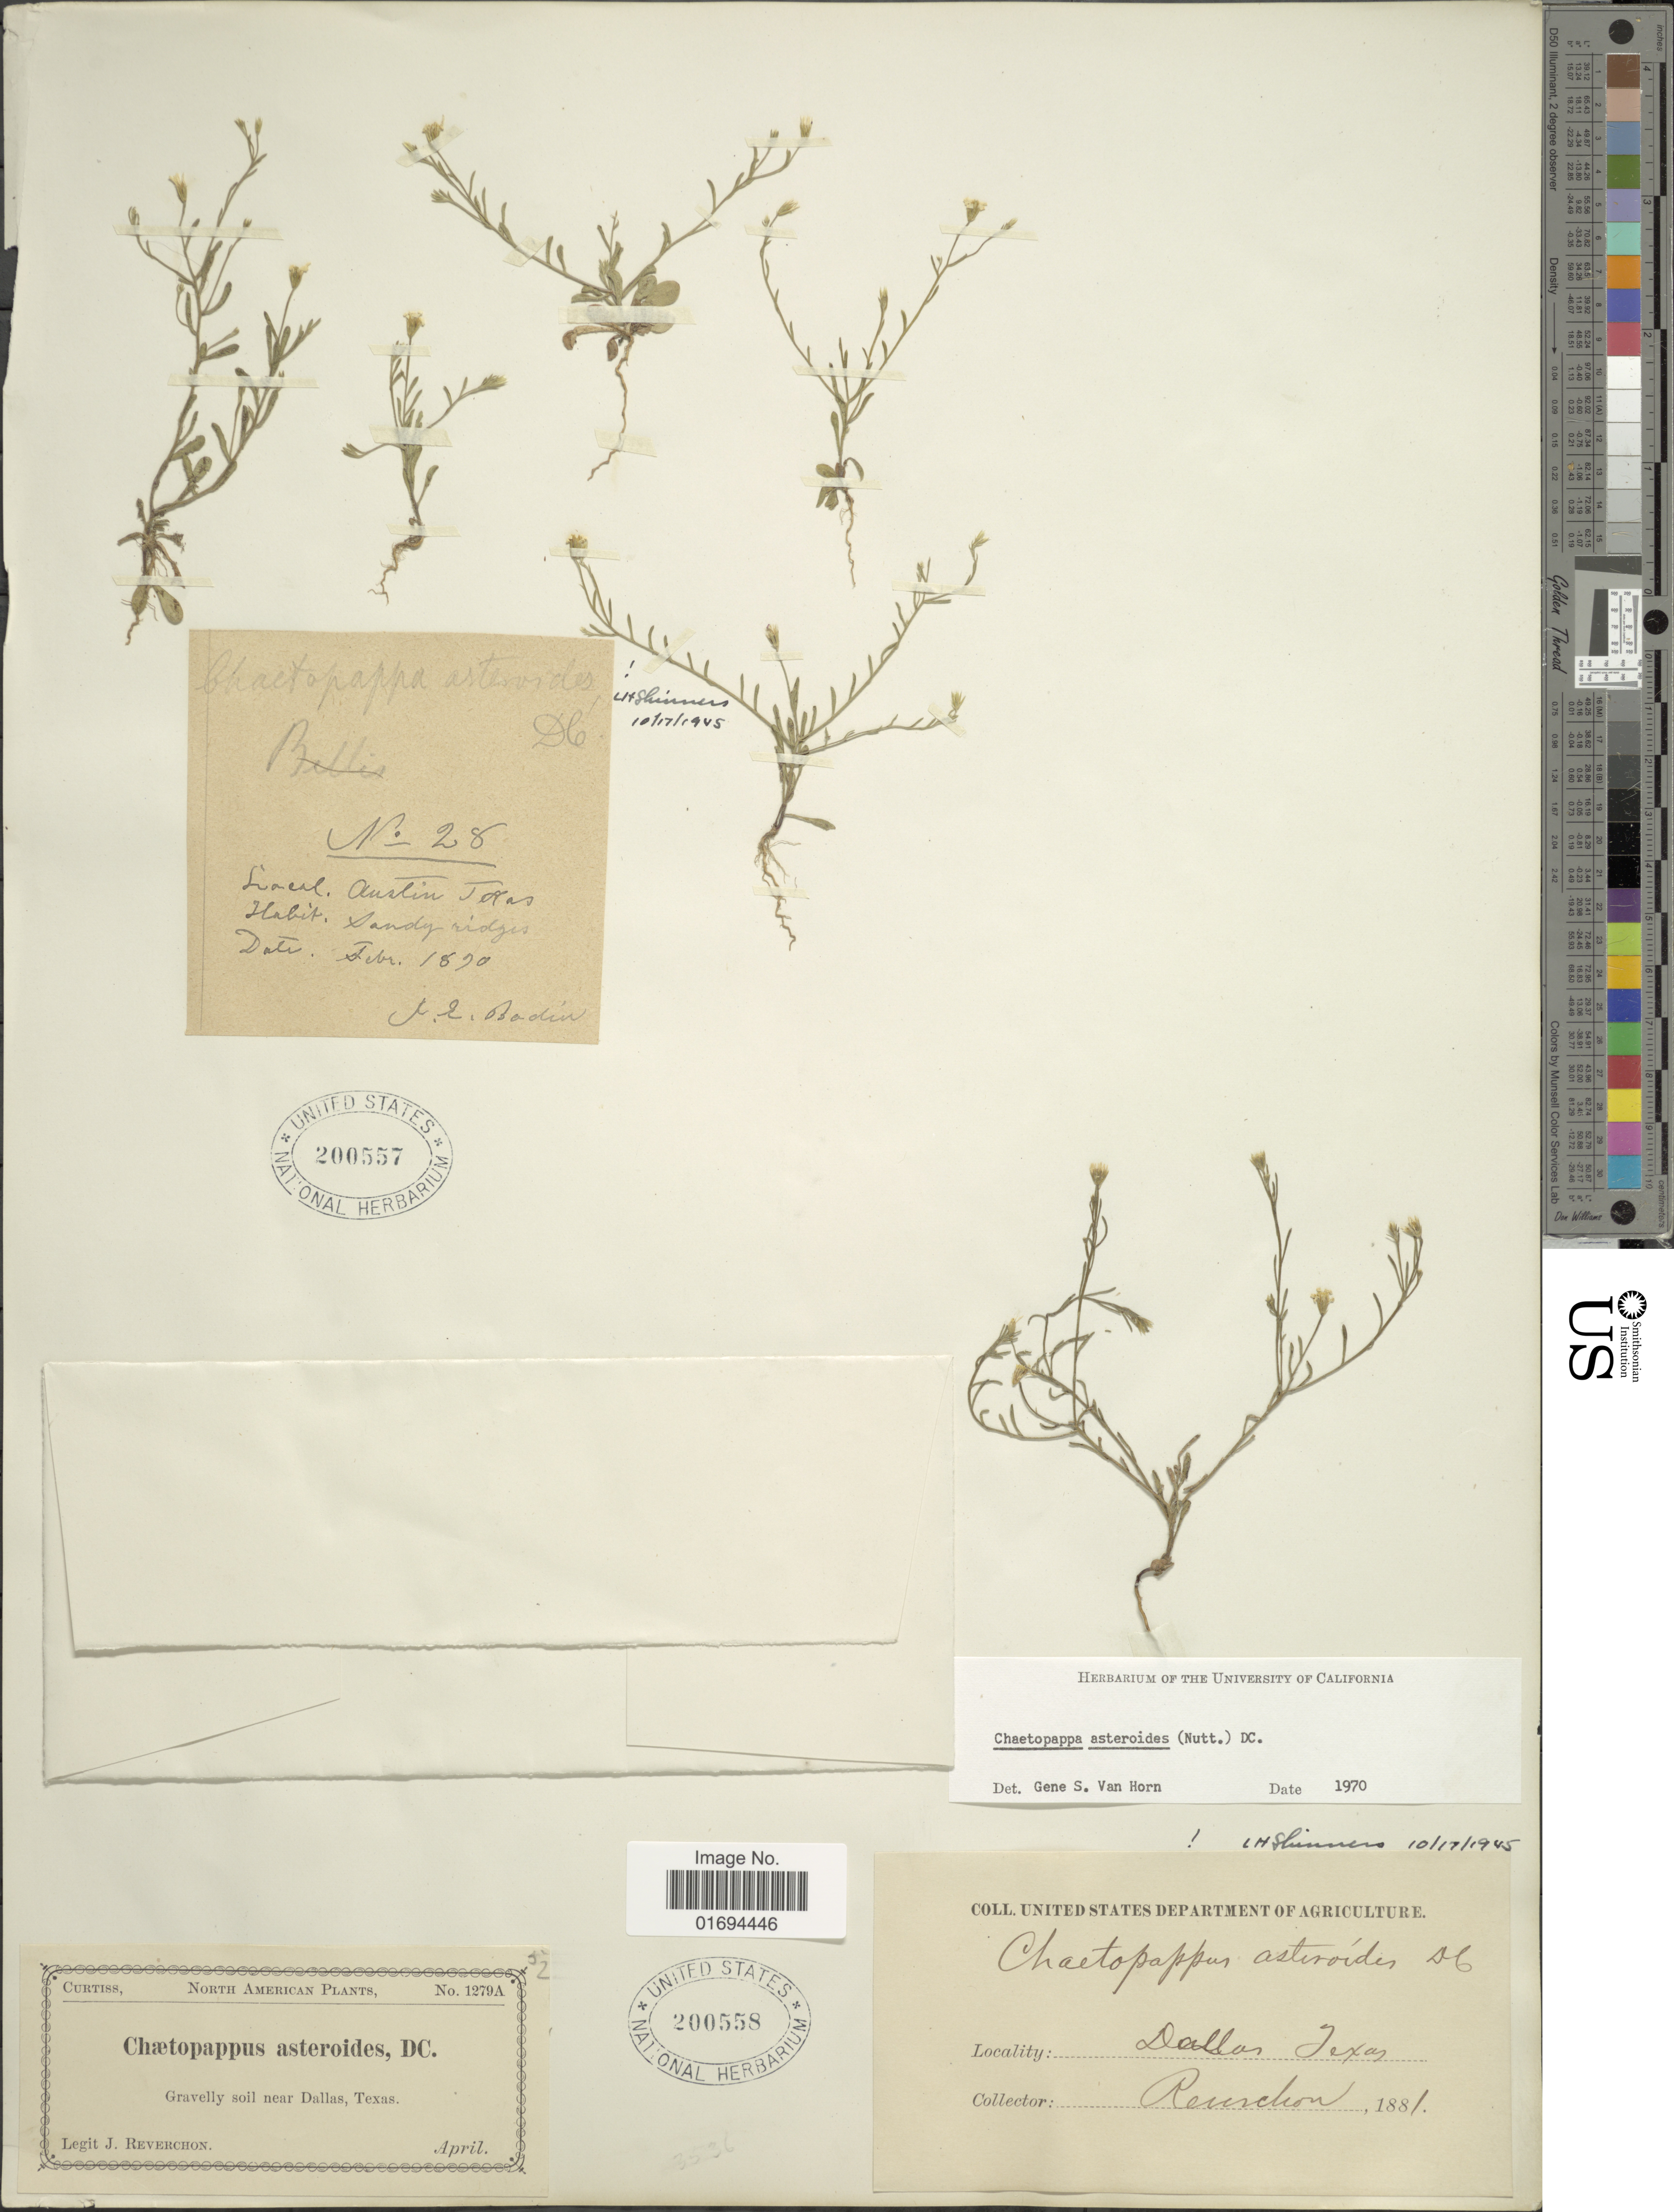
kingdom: Plantae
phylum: Tracheophyta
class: Magnoliopsida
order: Asterales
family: Asteraceae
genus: Chaetopappa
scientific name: Chaetopappa asteroides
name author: (Nutt.) DC.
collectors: J. E. Bodin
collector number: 28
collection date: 1890-02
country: United States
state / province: Texas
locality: Austin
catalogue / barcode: US 200557